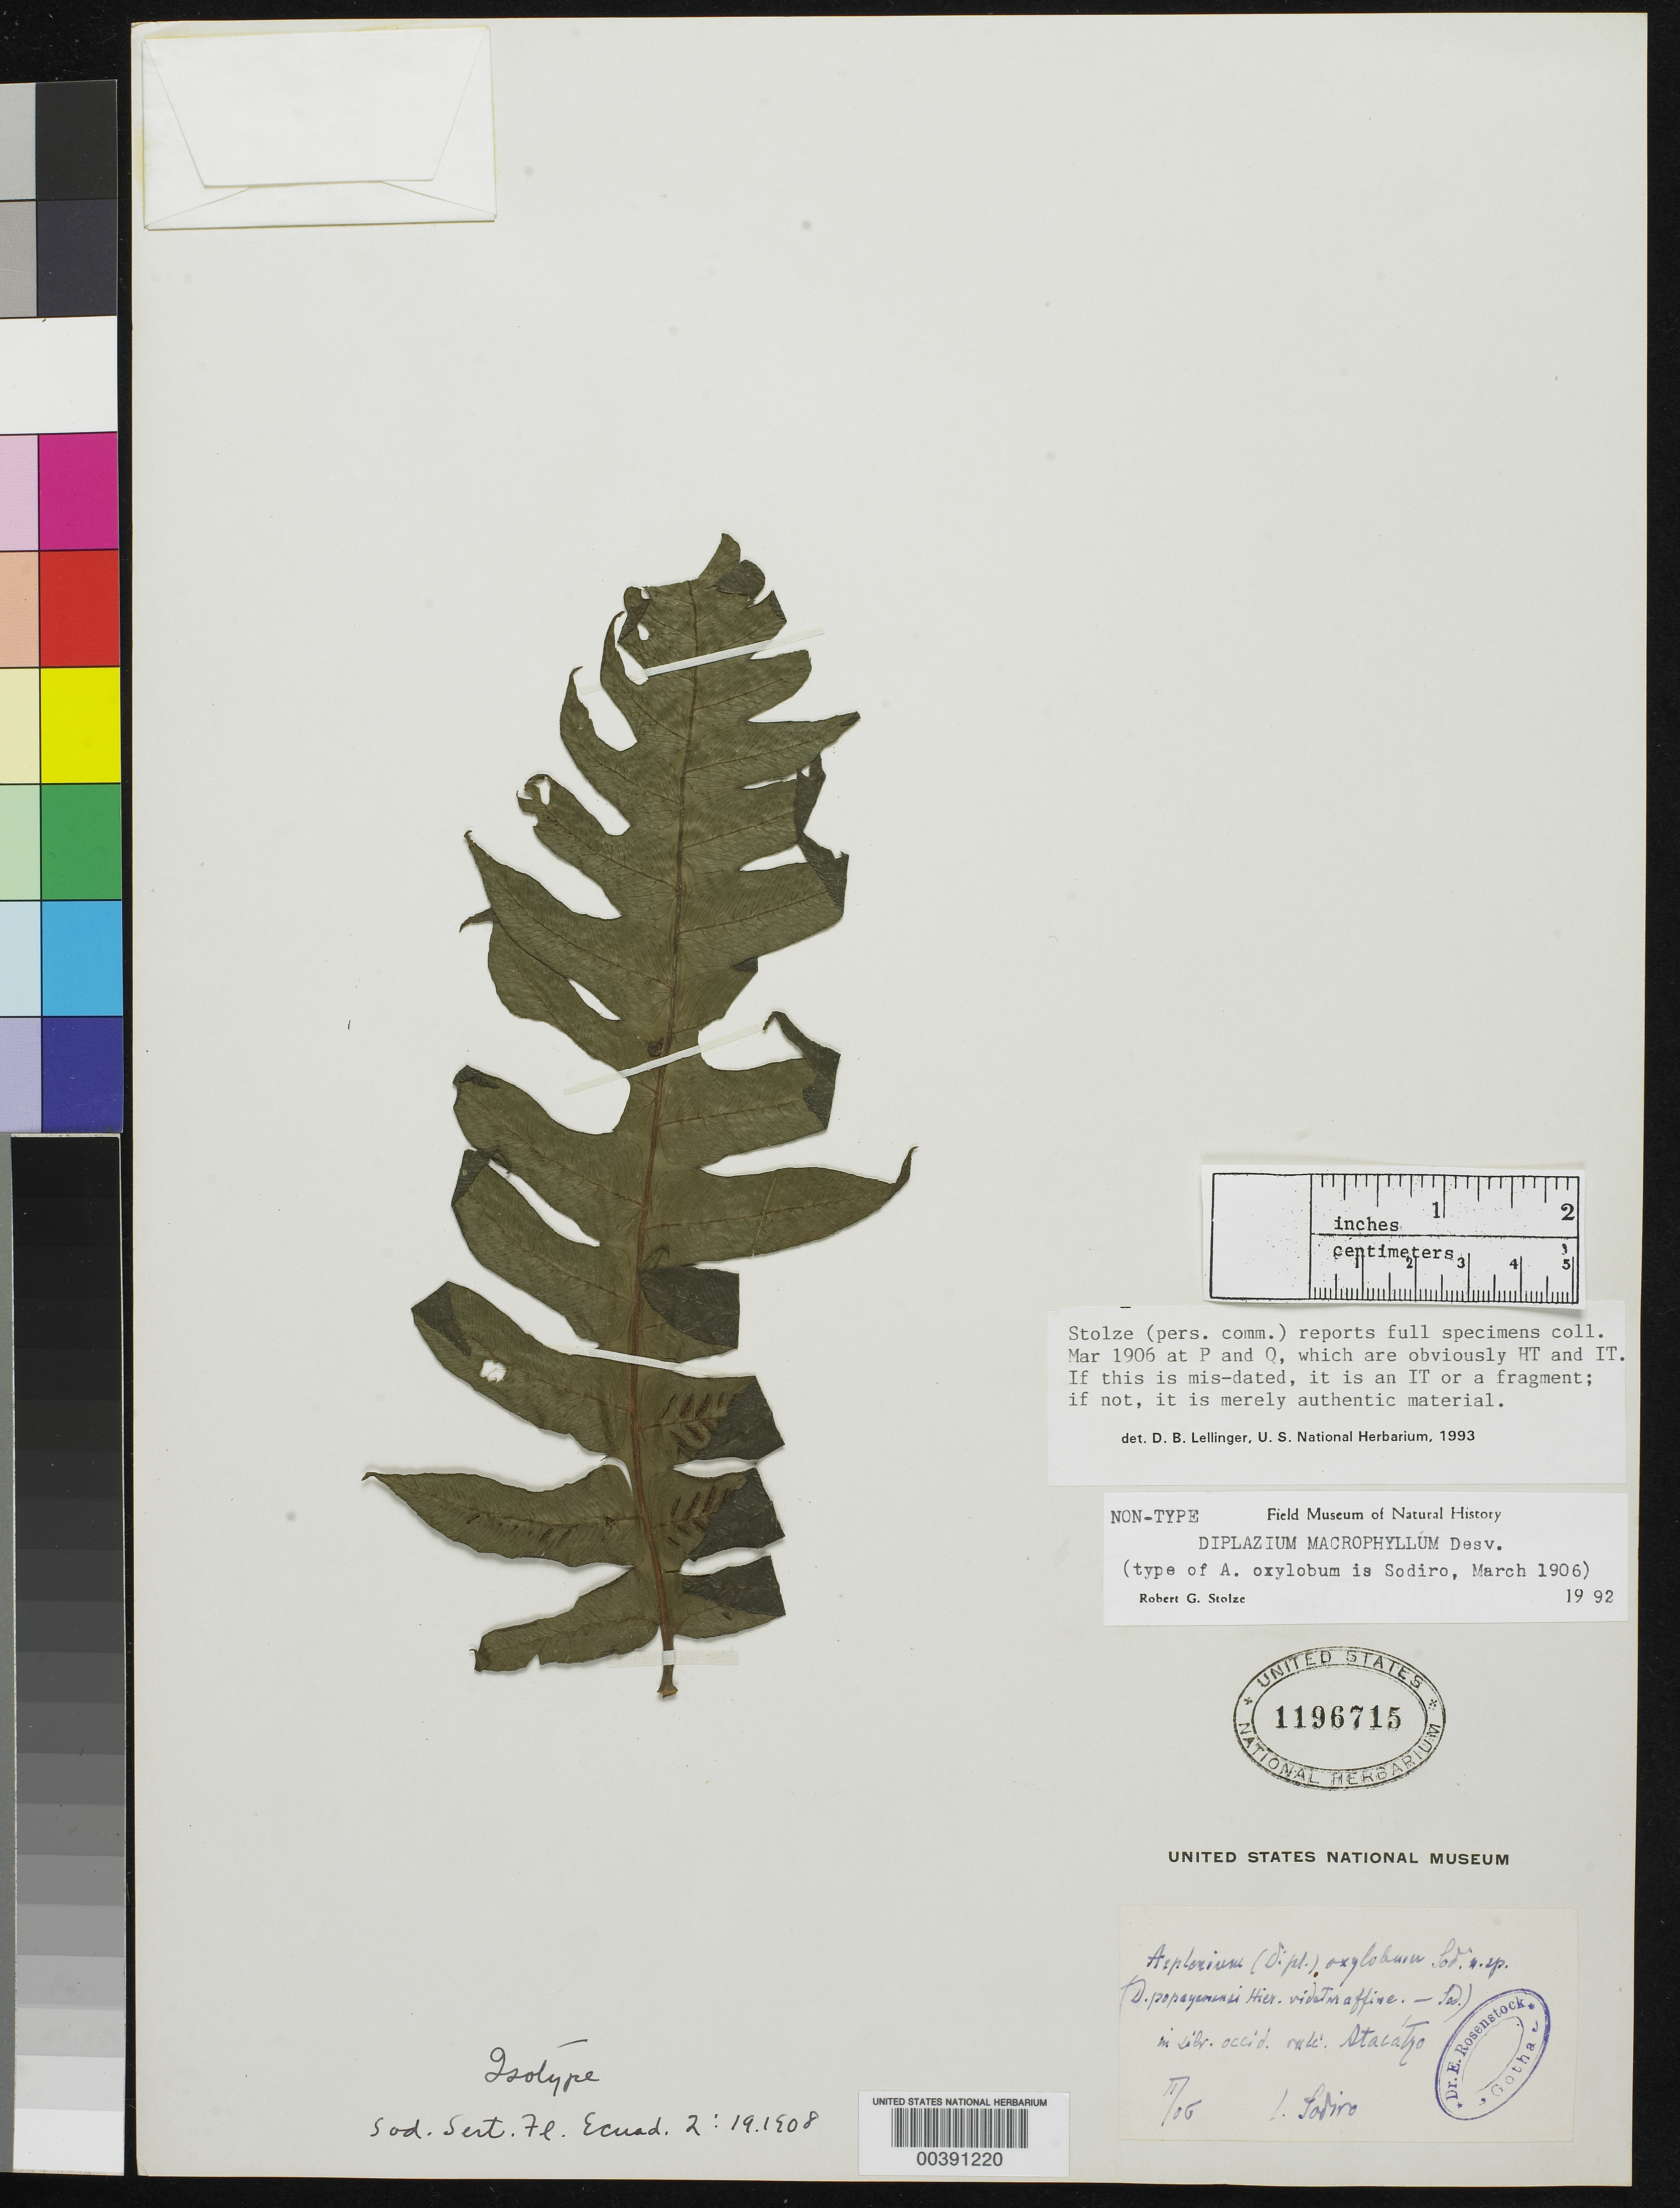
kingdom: Plantae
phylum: Tracheophyta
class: Polypodiopsida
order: Polypodiales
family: Aspleniaceae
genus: Asplenium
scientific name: Asplenium oxylobum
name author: Sodiro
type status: Isotype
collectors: L. Sodiro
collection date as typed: Mar 1906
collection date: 1906-03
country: Ecuador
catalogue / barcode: US 1196715